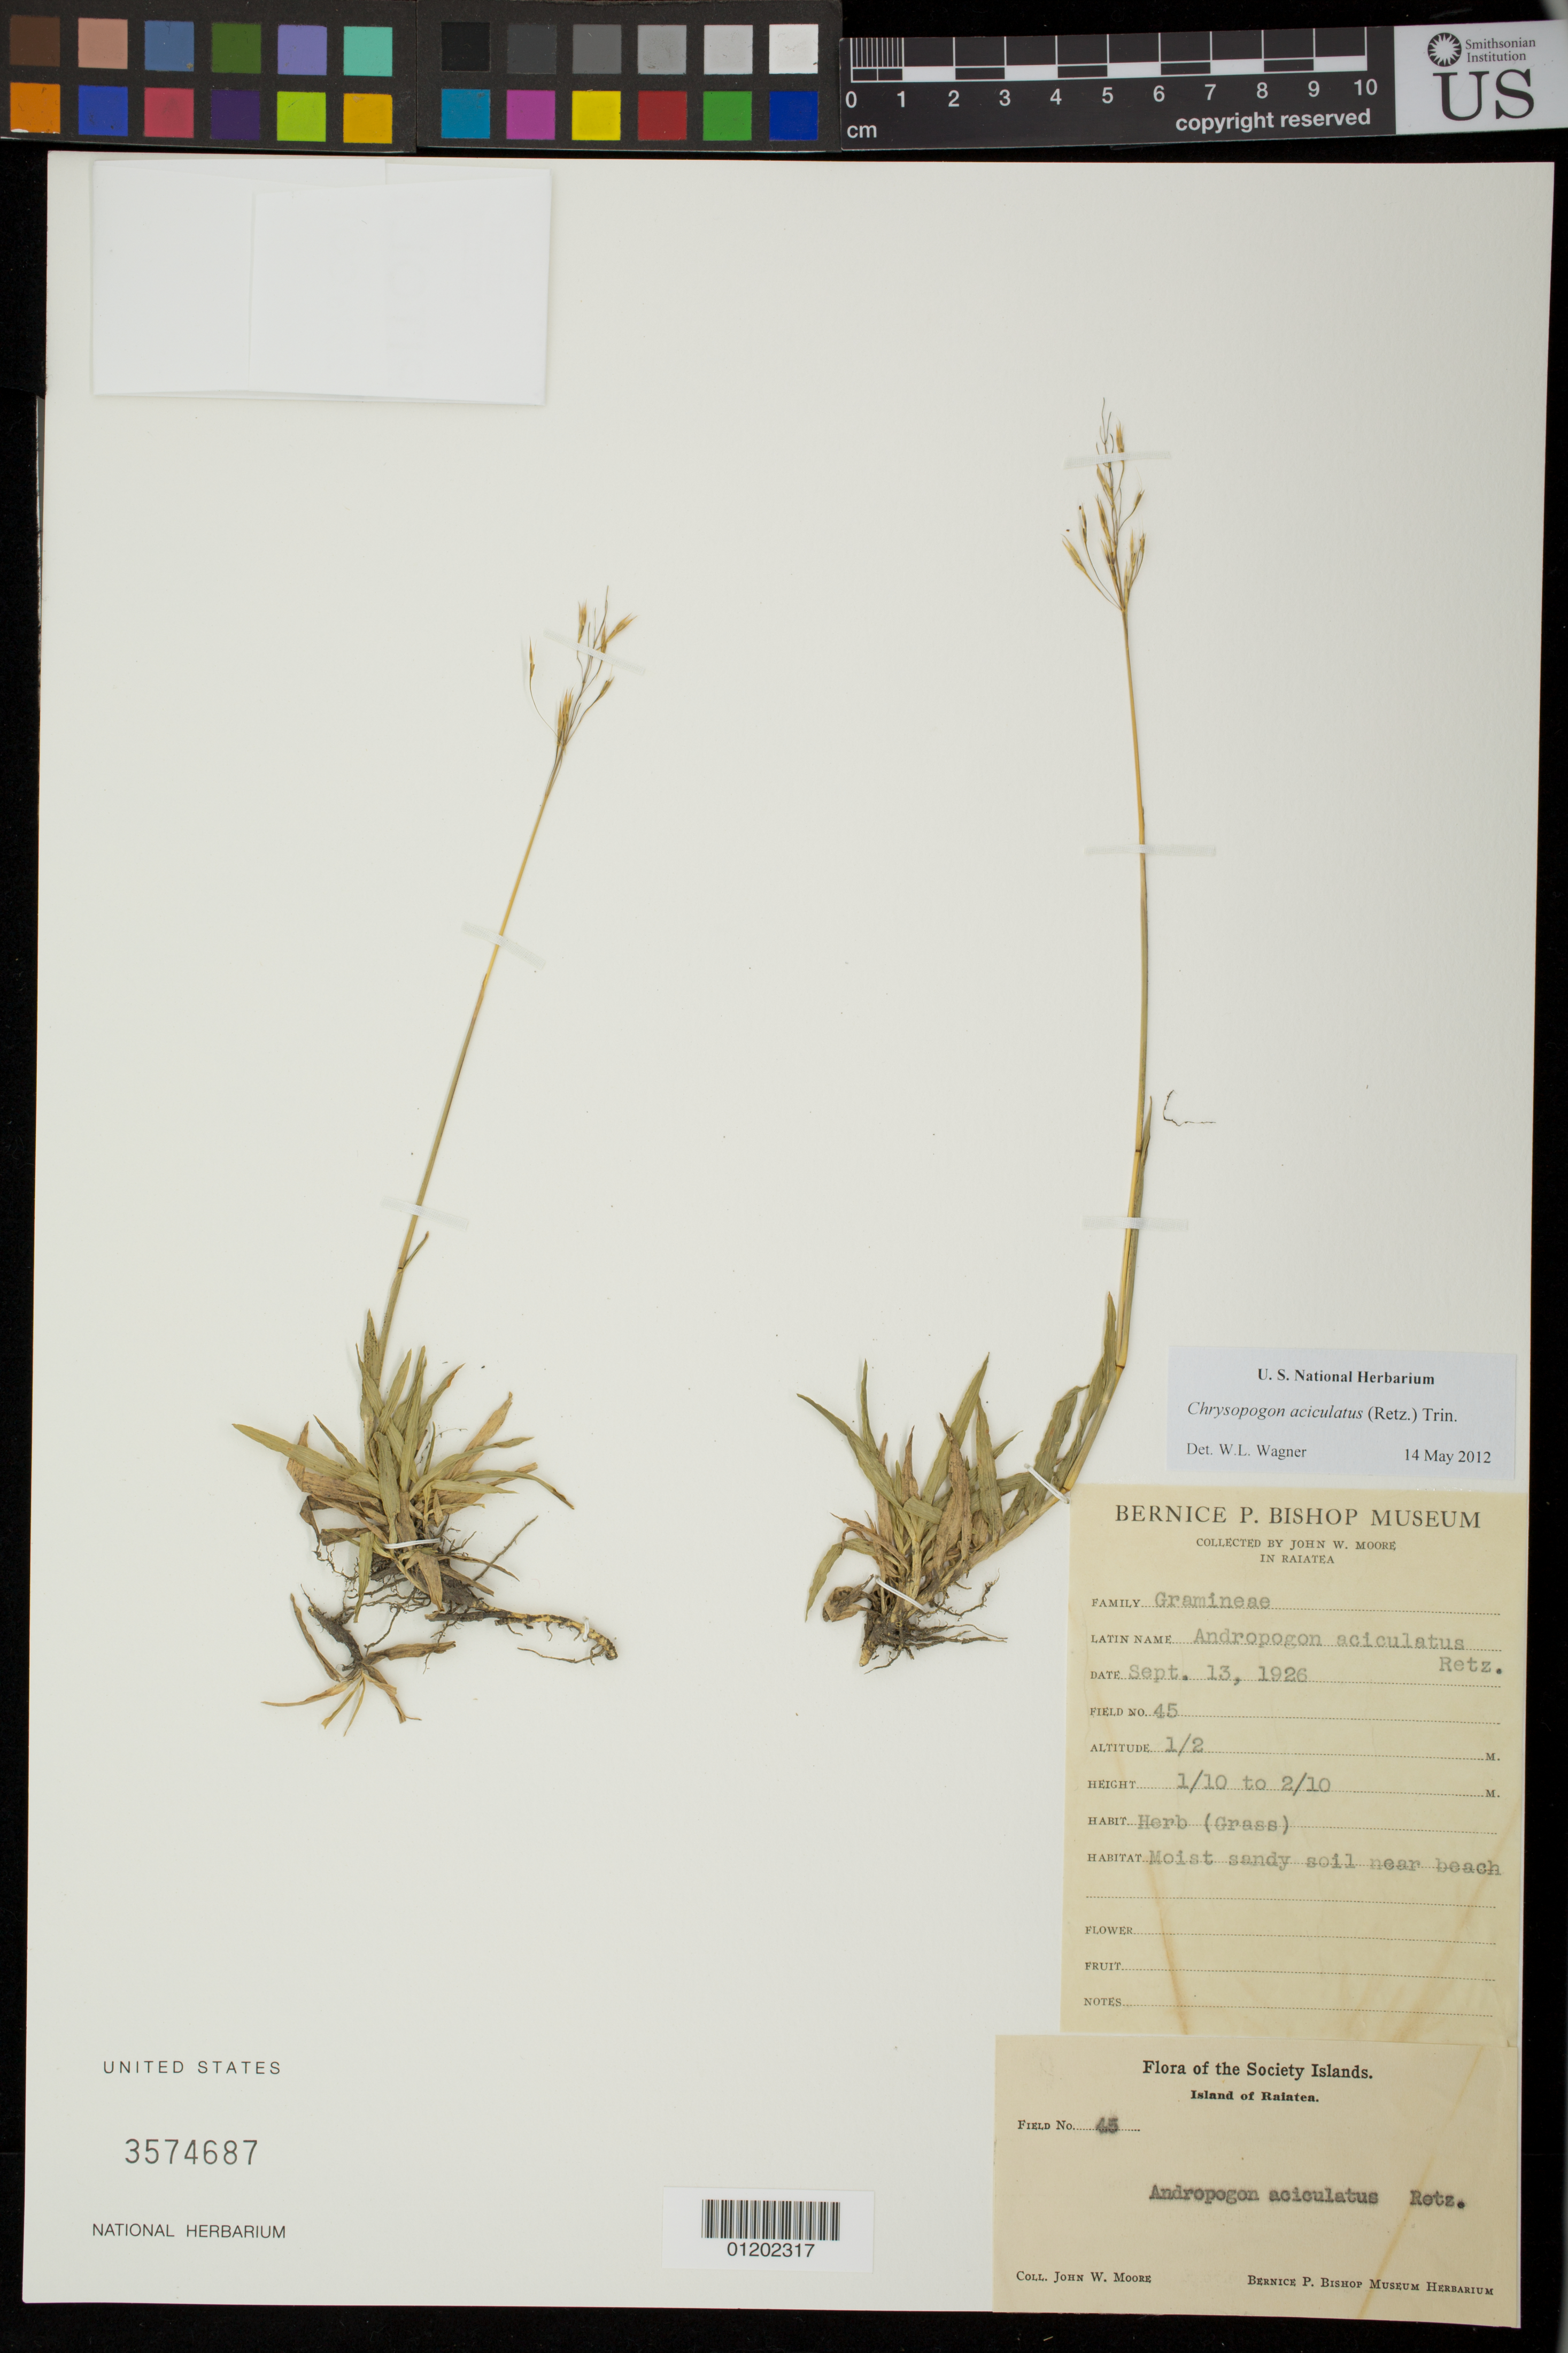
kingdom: Plantae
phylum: Tracheophyta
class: Liliopsida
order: Poales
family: Poaceae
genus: Chrysopogon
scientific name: Chrysopogon aciculatus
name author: (Retz.) Trin.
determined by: Wagner, W. L., (BOT), Smithsonian Institution - National Museum of Natural History (UNITED STATES)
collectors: J. Moore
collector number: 45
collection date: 1926-09-13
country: French Polynesia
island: Raiatea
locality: Island of Raiatea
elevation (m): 0.5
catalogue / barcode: US 3574687